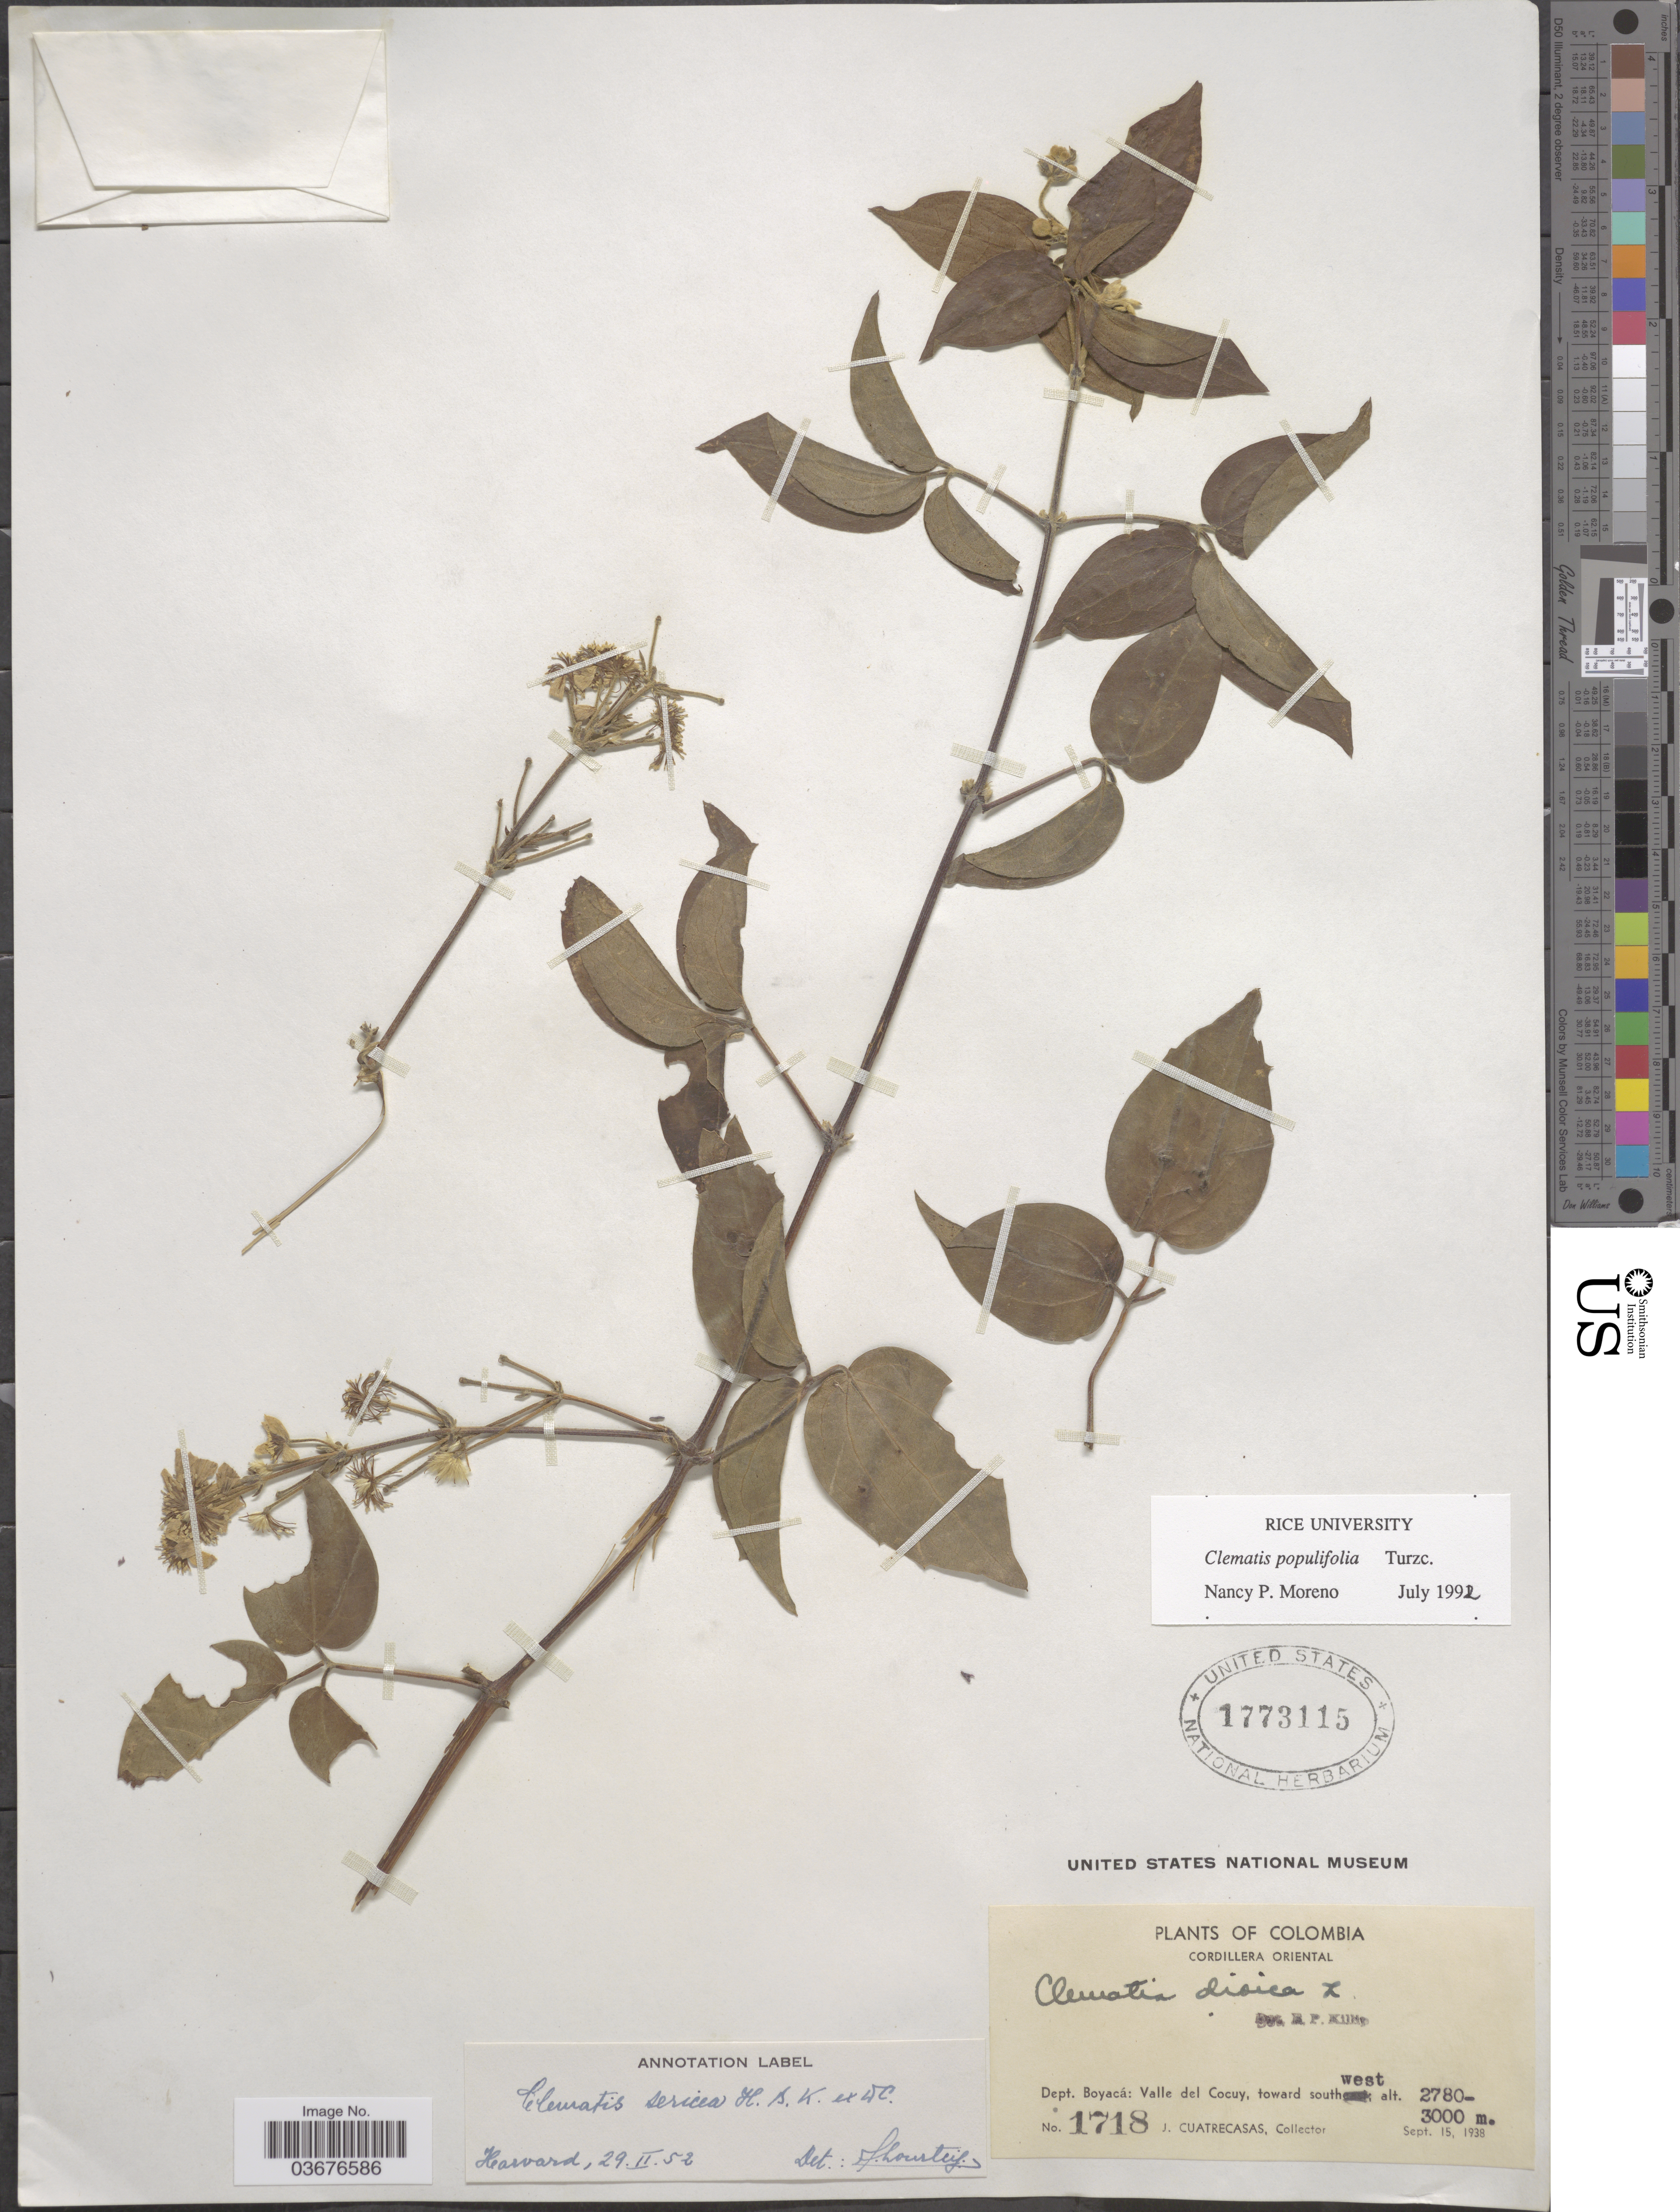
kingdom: Plantae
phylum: Tracheophyta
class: Magnoliopsida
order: Ranunculales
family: Ranunculaceae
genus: Clematis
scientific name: Clematis populifolia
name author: Turcz.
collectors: J. Cuatrecasas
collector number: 1718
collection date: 1938-09-15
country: Colombia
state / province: Boyacá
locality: Cordillera Oriental. Dept. Boyacá: Valle del Cocuy, toward southwest.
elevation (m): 2780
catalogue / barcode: US 1773115